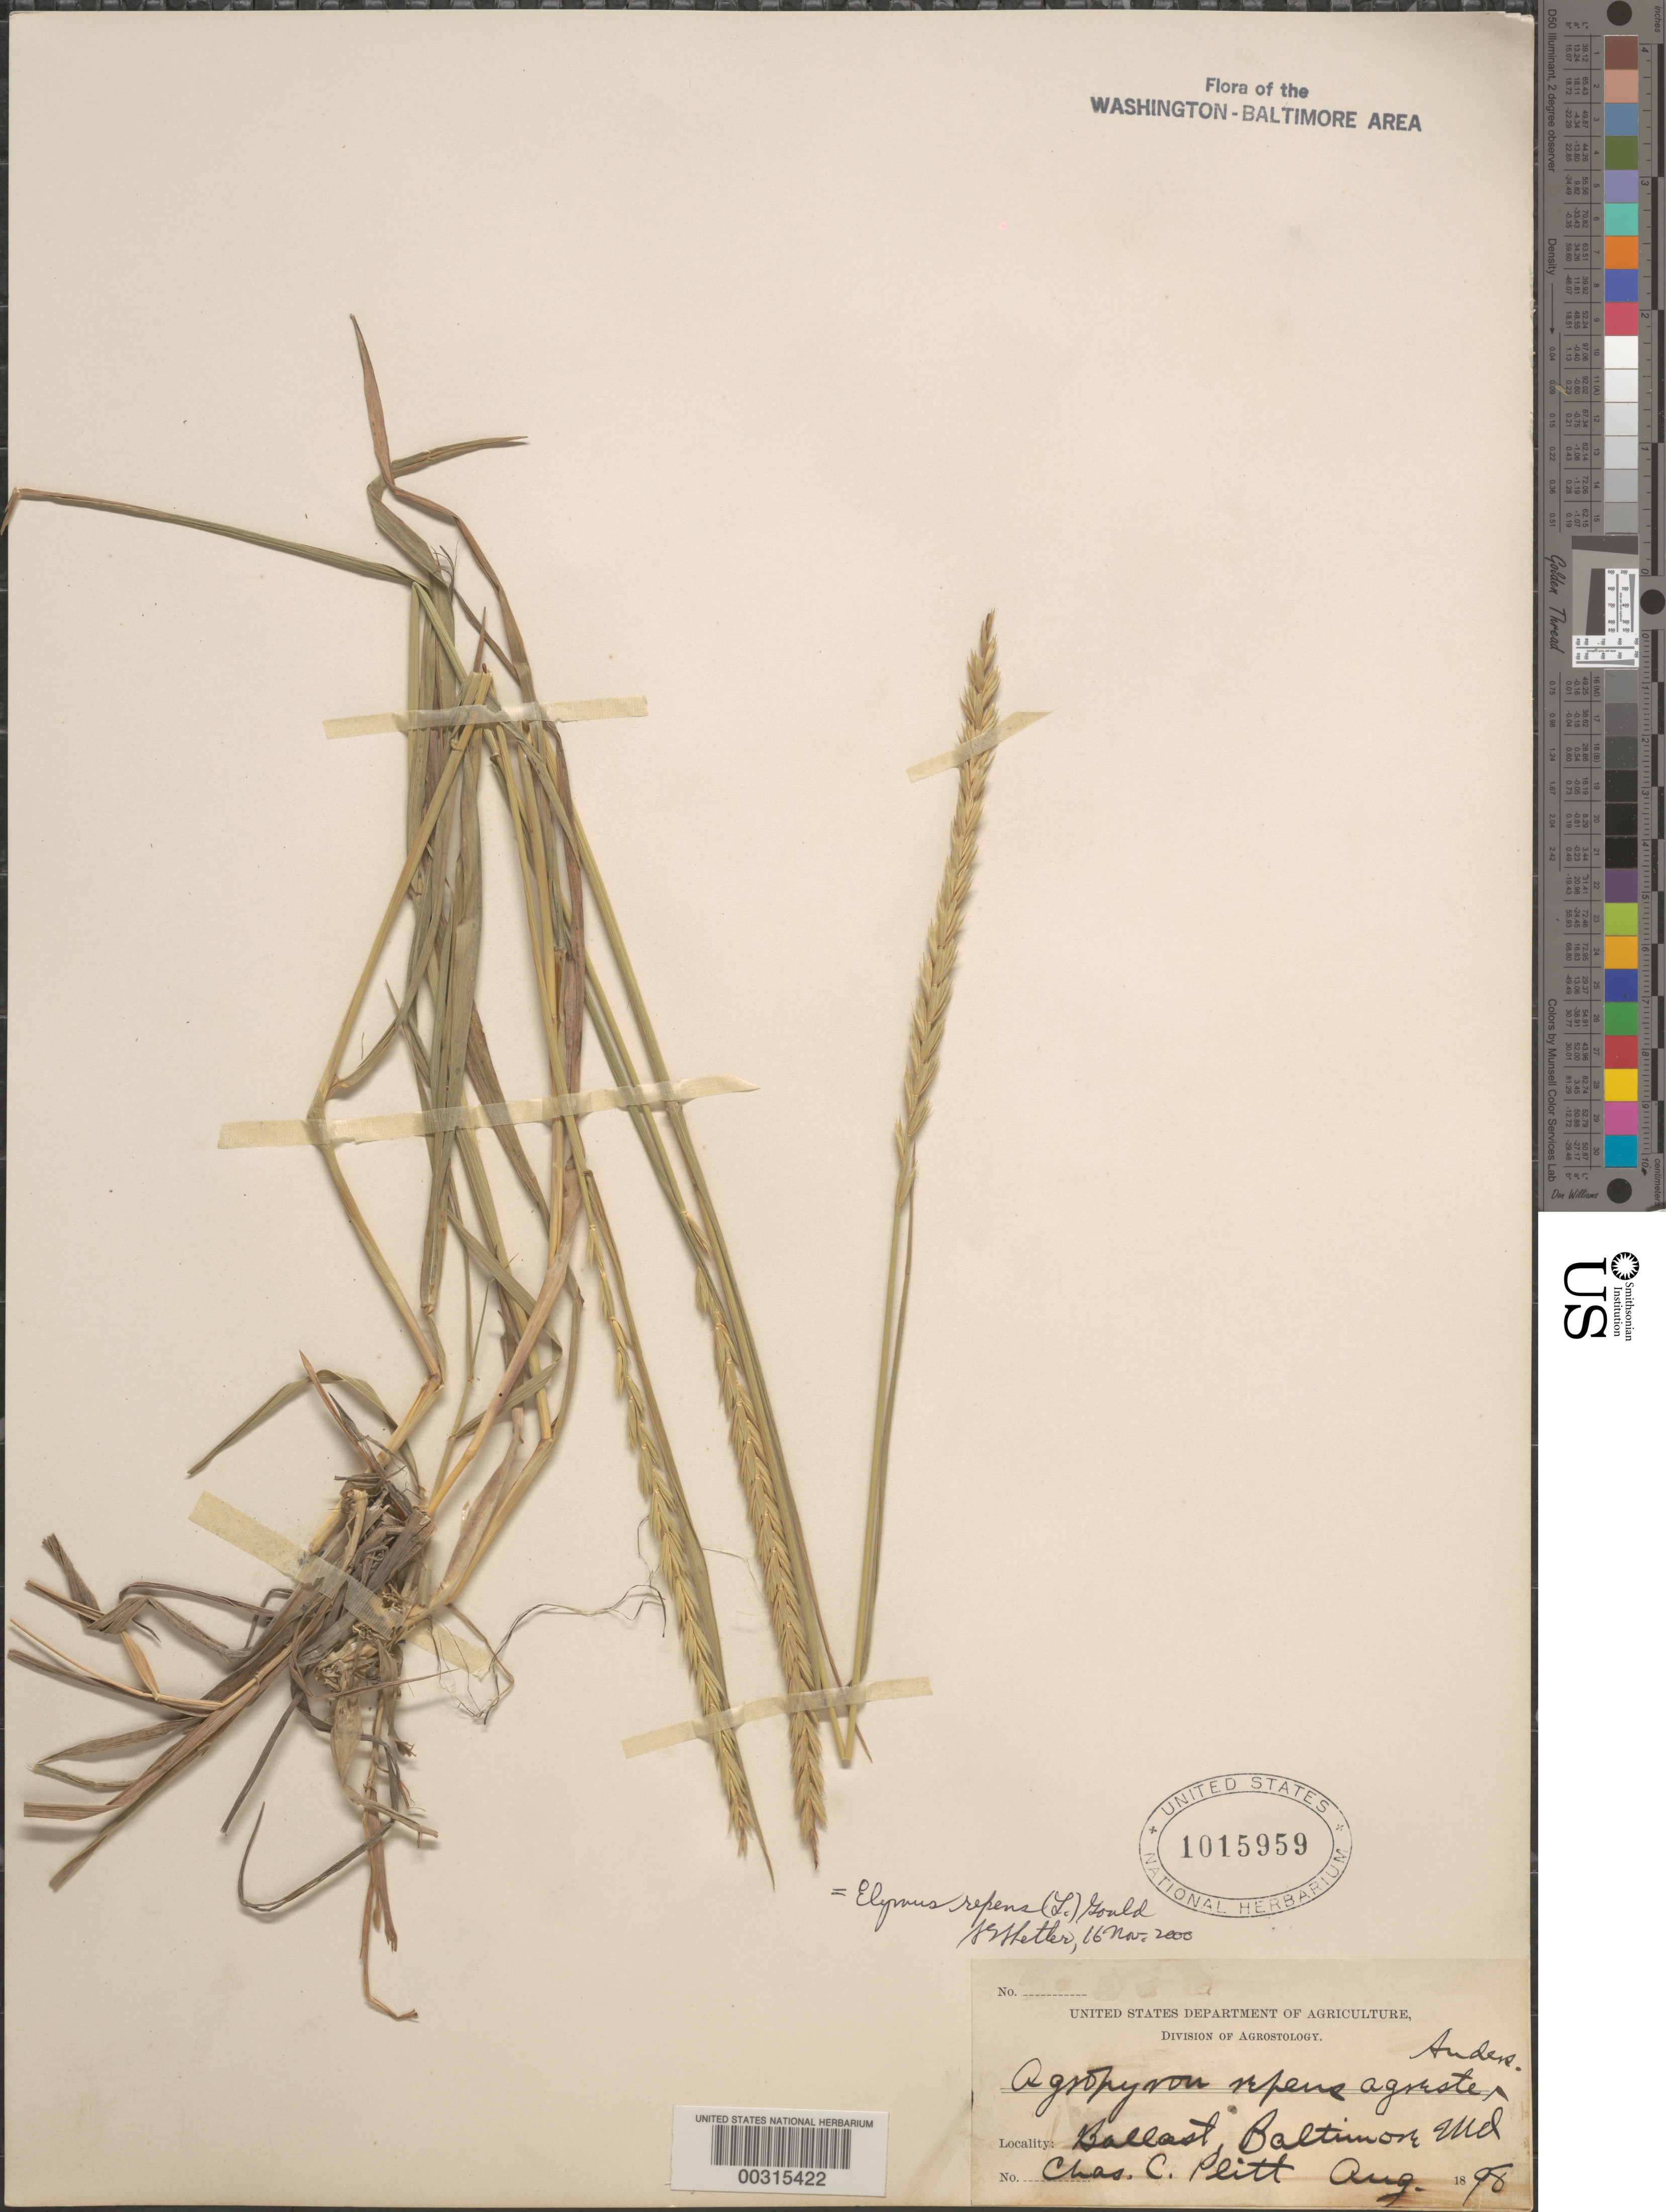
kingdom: Plantae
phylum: Tracheophyta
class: Liliopsida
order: Poales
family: Poaceae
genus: Elymus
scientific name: Elymus repens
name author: (L.) Gould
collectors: C. Plitt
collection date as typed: Aug 1898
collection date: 1898-08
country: United States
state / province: Maryland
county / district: Baltimore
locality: Ballast, Baltimore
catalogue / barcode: US 1015959